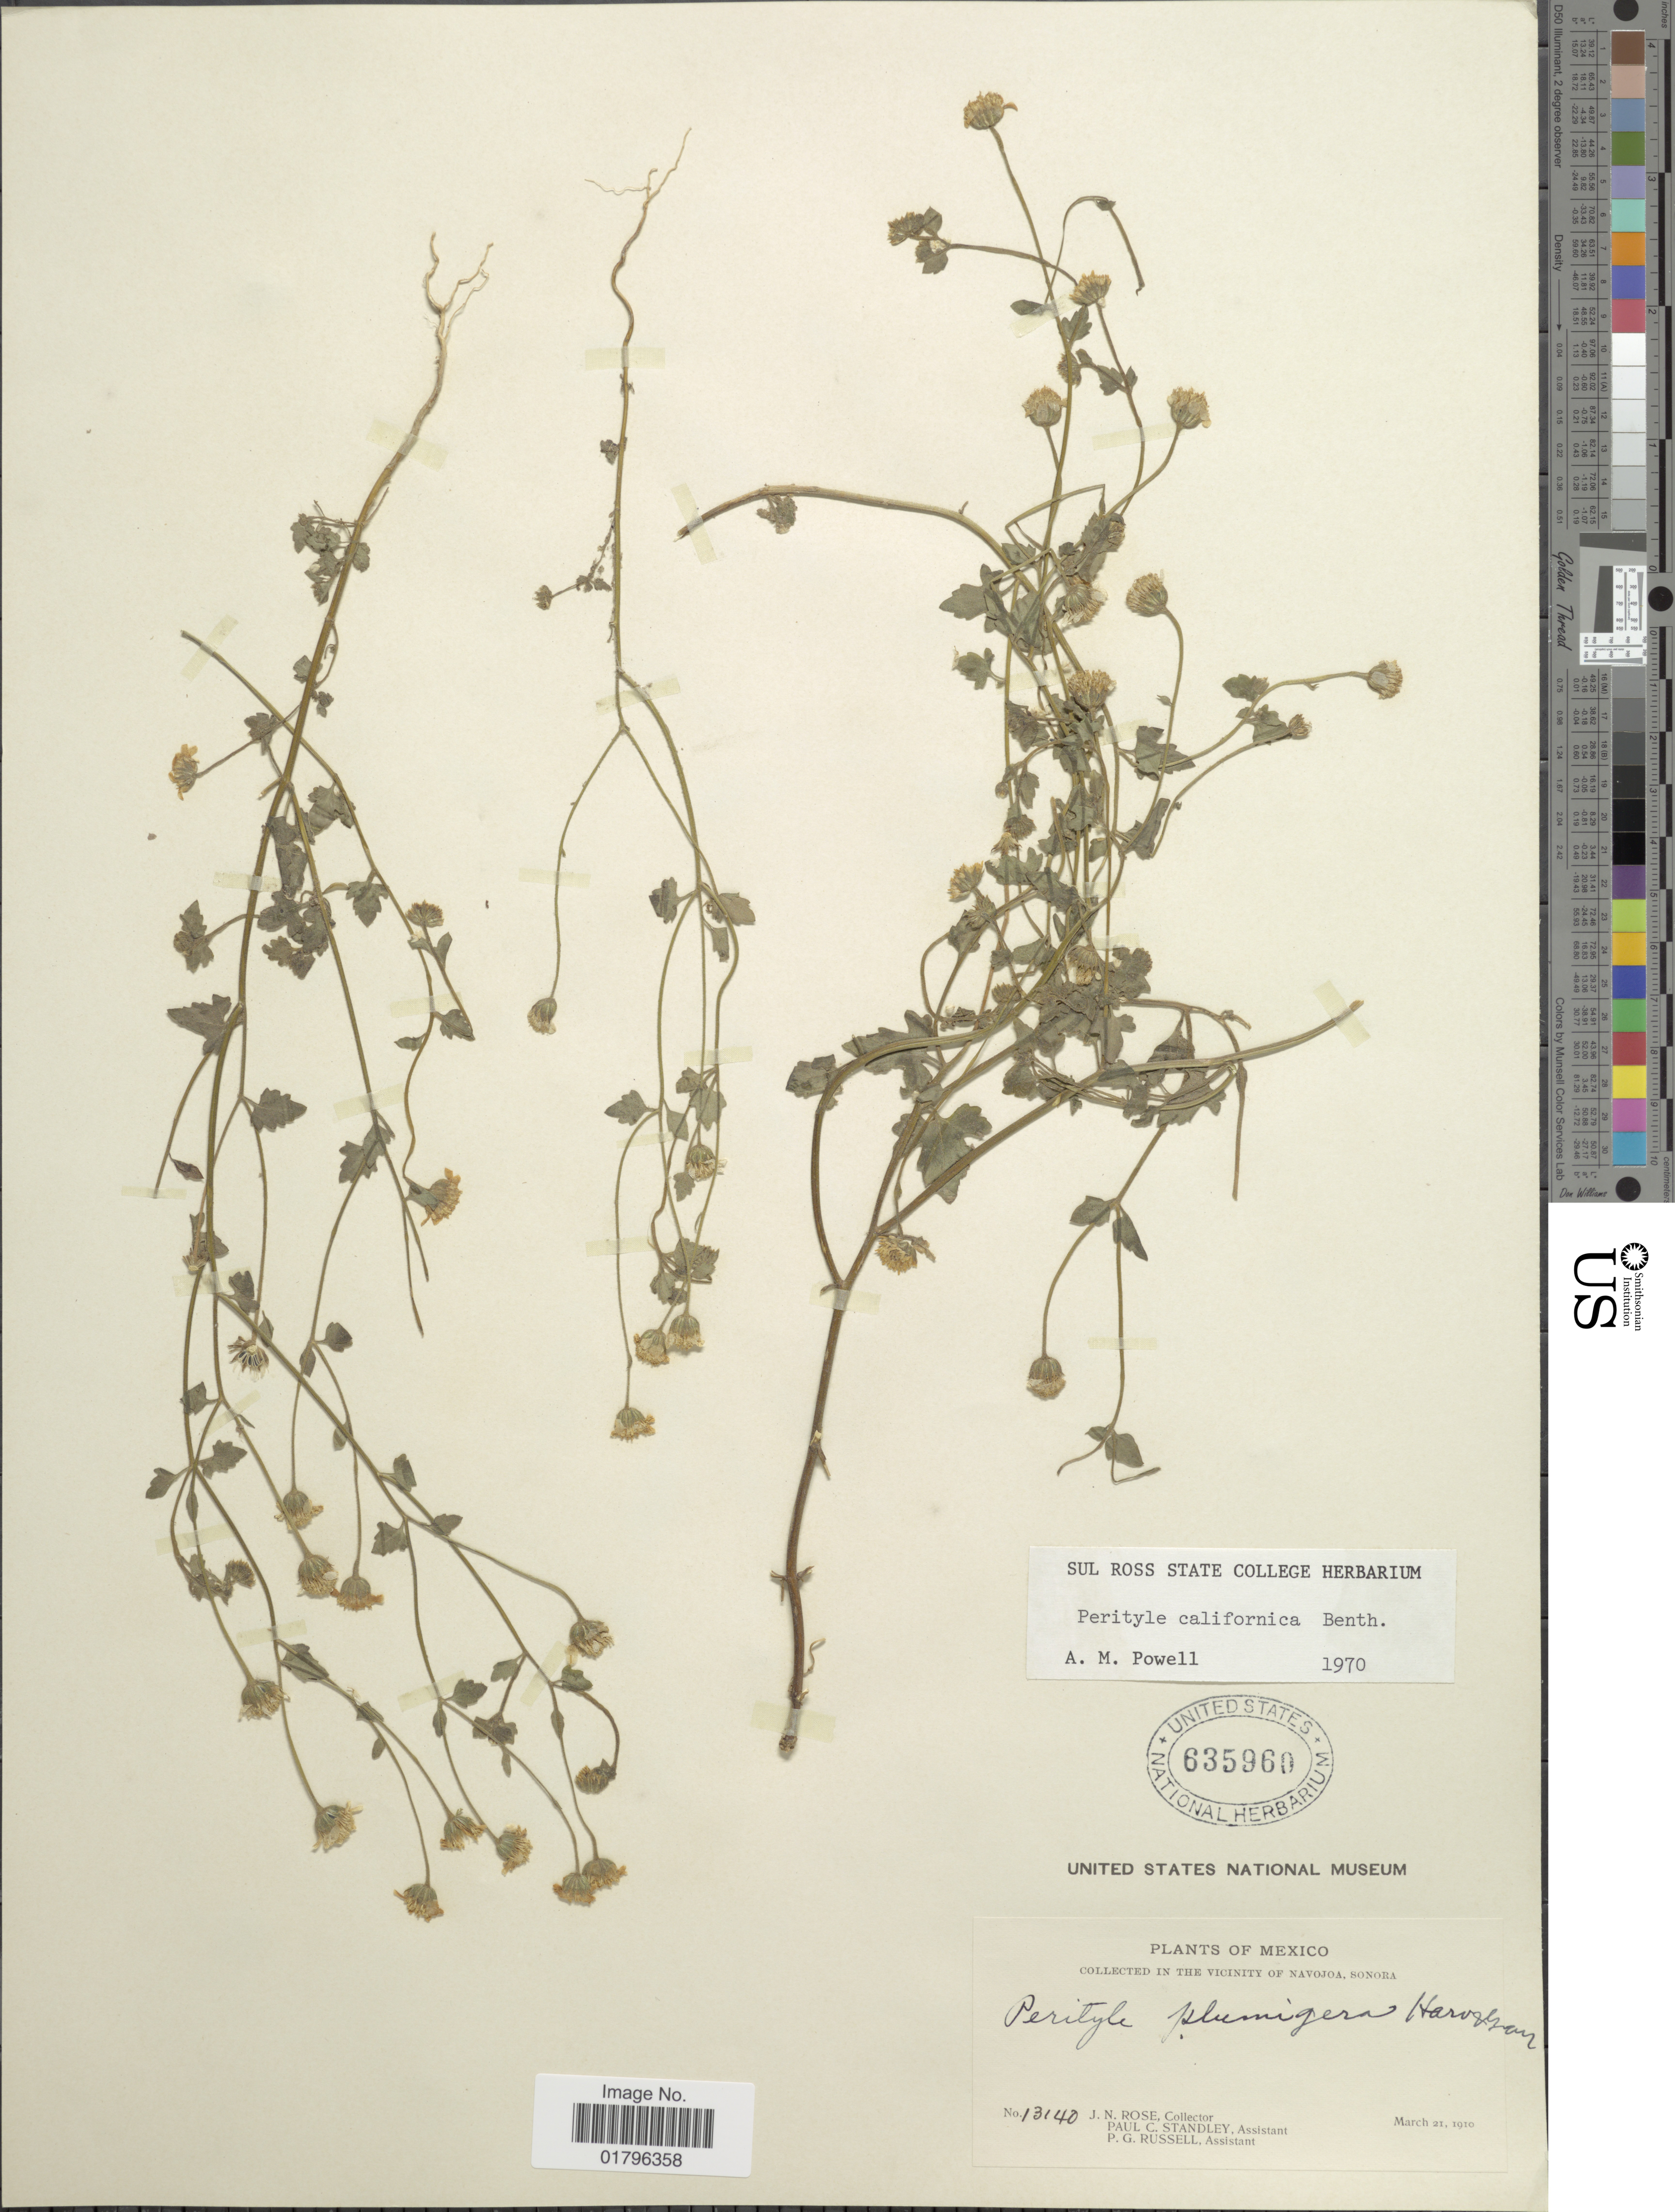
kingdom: Plantae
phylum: Tracheophyta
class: Magnoliopsida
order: Asterales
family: Asteraceae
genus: Perityle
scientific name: Perityle californica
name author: Benth.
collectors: J. N. Rose, P. C. Standley & P. G. Russell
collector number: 13140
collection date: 1910-03-21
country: Mexico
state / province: Sonora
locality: Vicinity of Navojoa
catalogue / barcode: US 635960